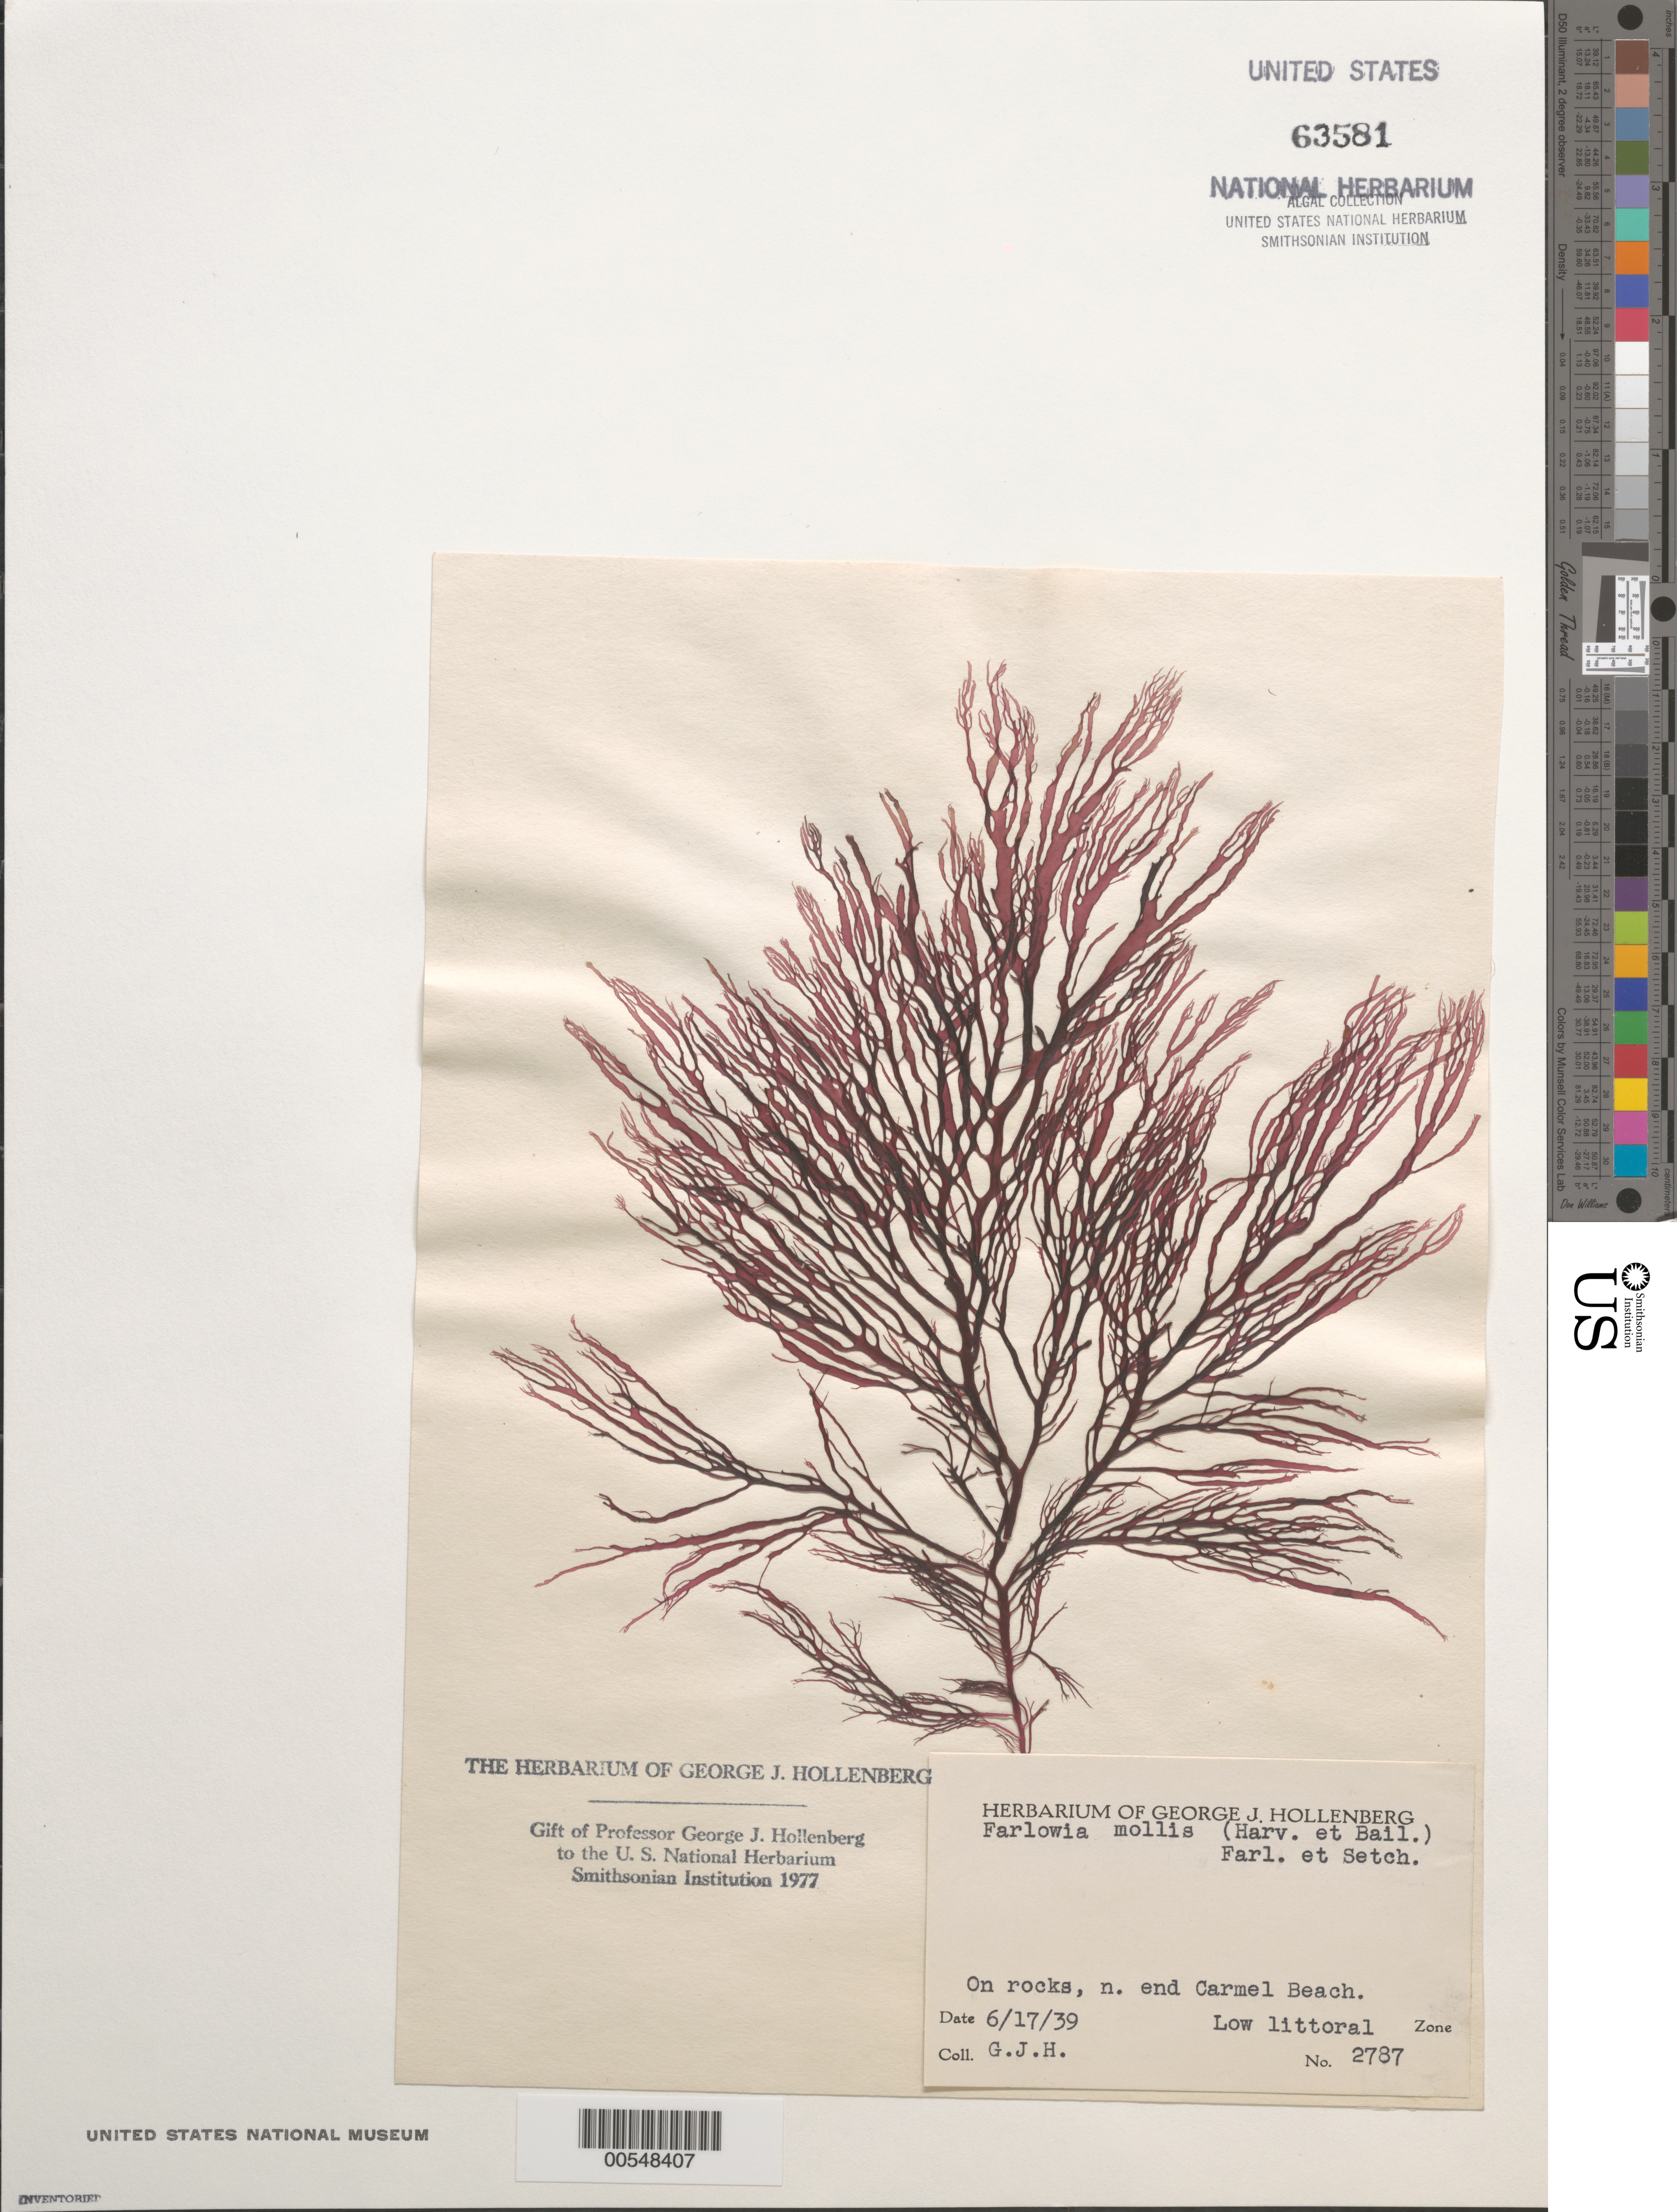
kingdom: Plantae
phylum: Rhodophyta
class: Florideophyceae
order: Gigartinales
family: Dumontiaceae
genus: Farlowia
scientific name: Farlowia mollis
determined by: Hollenberg, George J.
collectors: G. Hollenberg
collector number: GJH 2787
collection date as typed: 17 Jun 1939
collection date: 1939-06-17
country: United States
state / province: California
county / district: Monterey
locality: Carmel Beach, north end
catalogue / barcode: US 63581